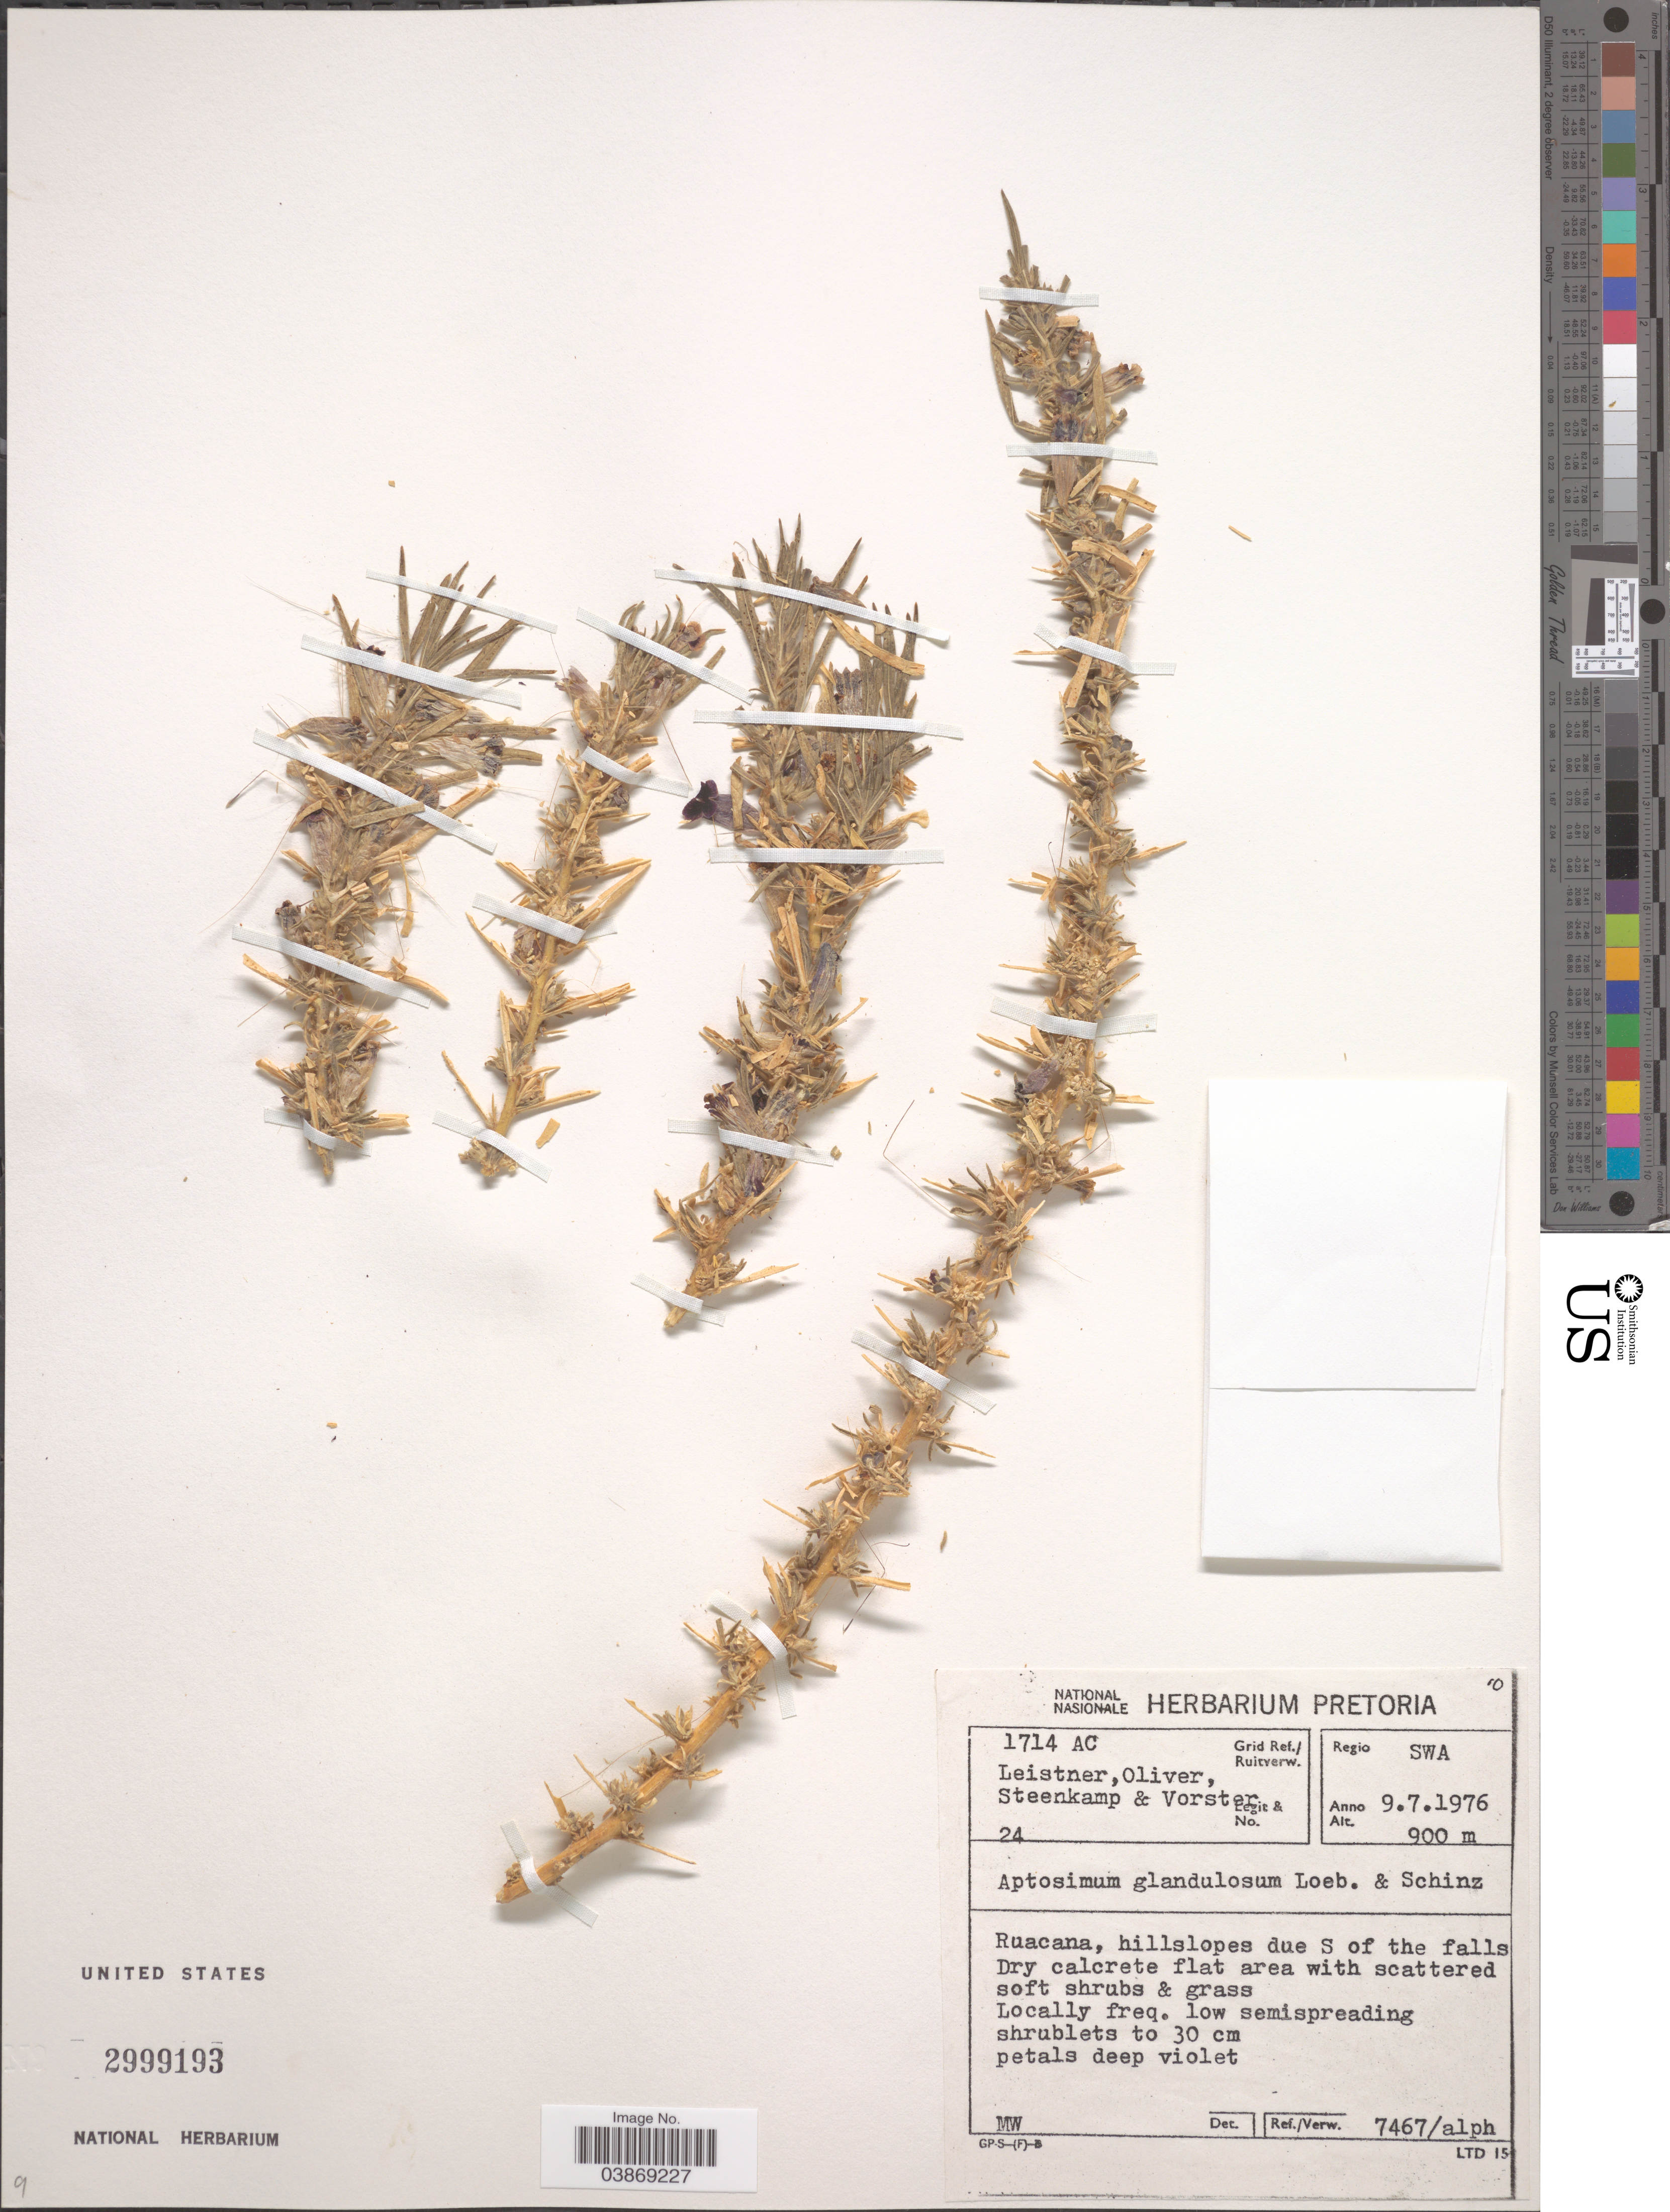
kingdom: Plantae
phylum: Tracheophyta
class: Magnoliopsida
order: Lamiales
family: Scrophulariaceae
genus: Aptosimum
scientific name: Aptosimum glandulosum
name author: Emil Weber & Schinz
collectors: Leistner, Oliver, --, -- Steenkamp & -. Vorster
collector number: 24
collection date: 1976-07-09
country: Namibia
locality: Grid Ref./ Ruitverw. 1714 AC. Regio SWA. Ruacana, hillslopes due S of the falls.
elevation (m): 900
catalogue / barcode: US 2999193